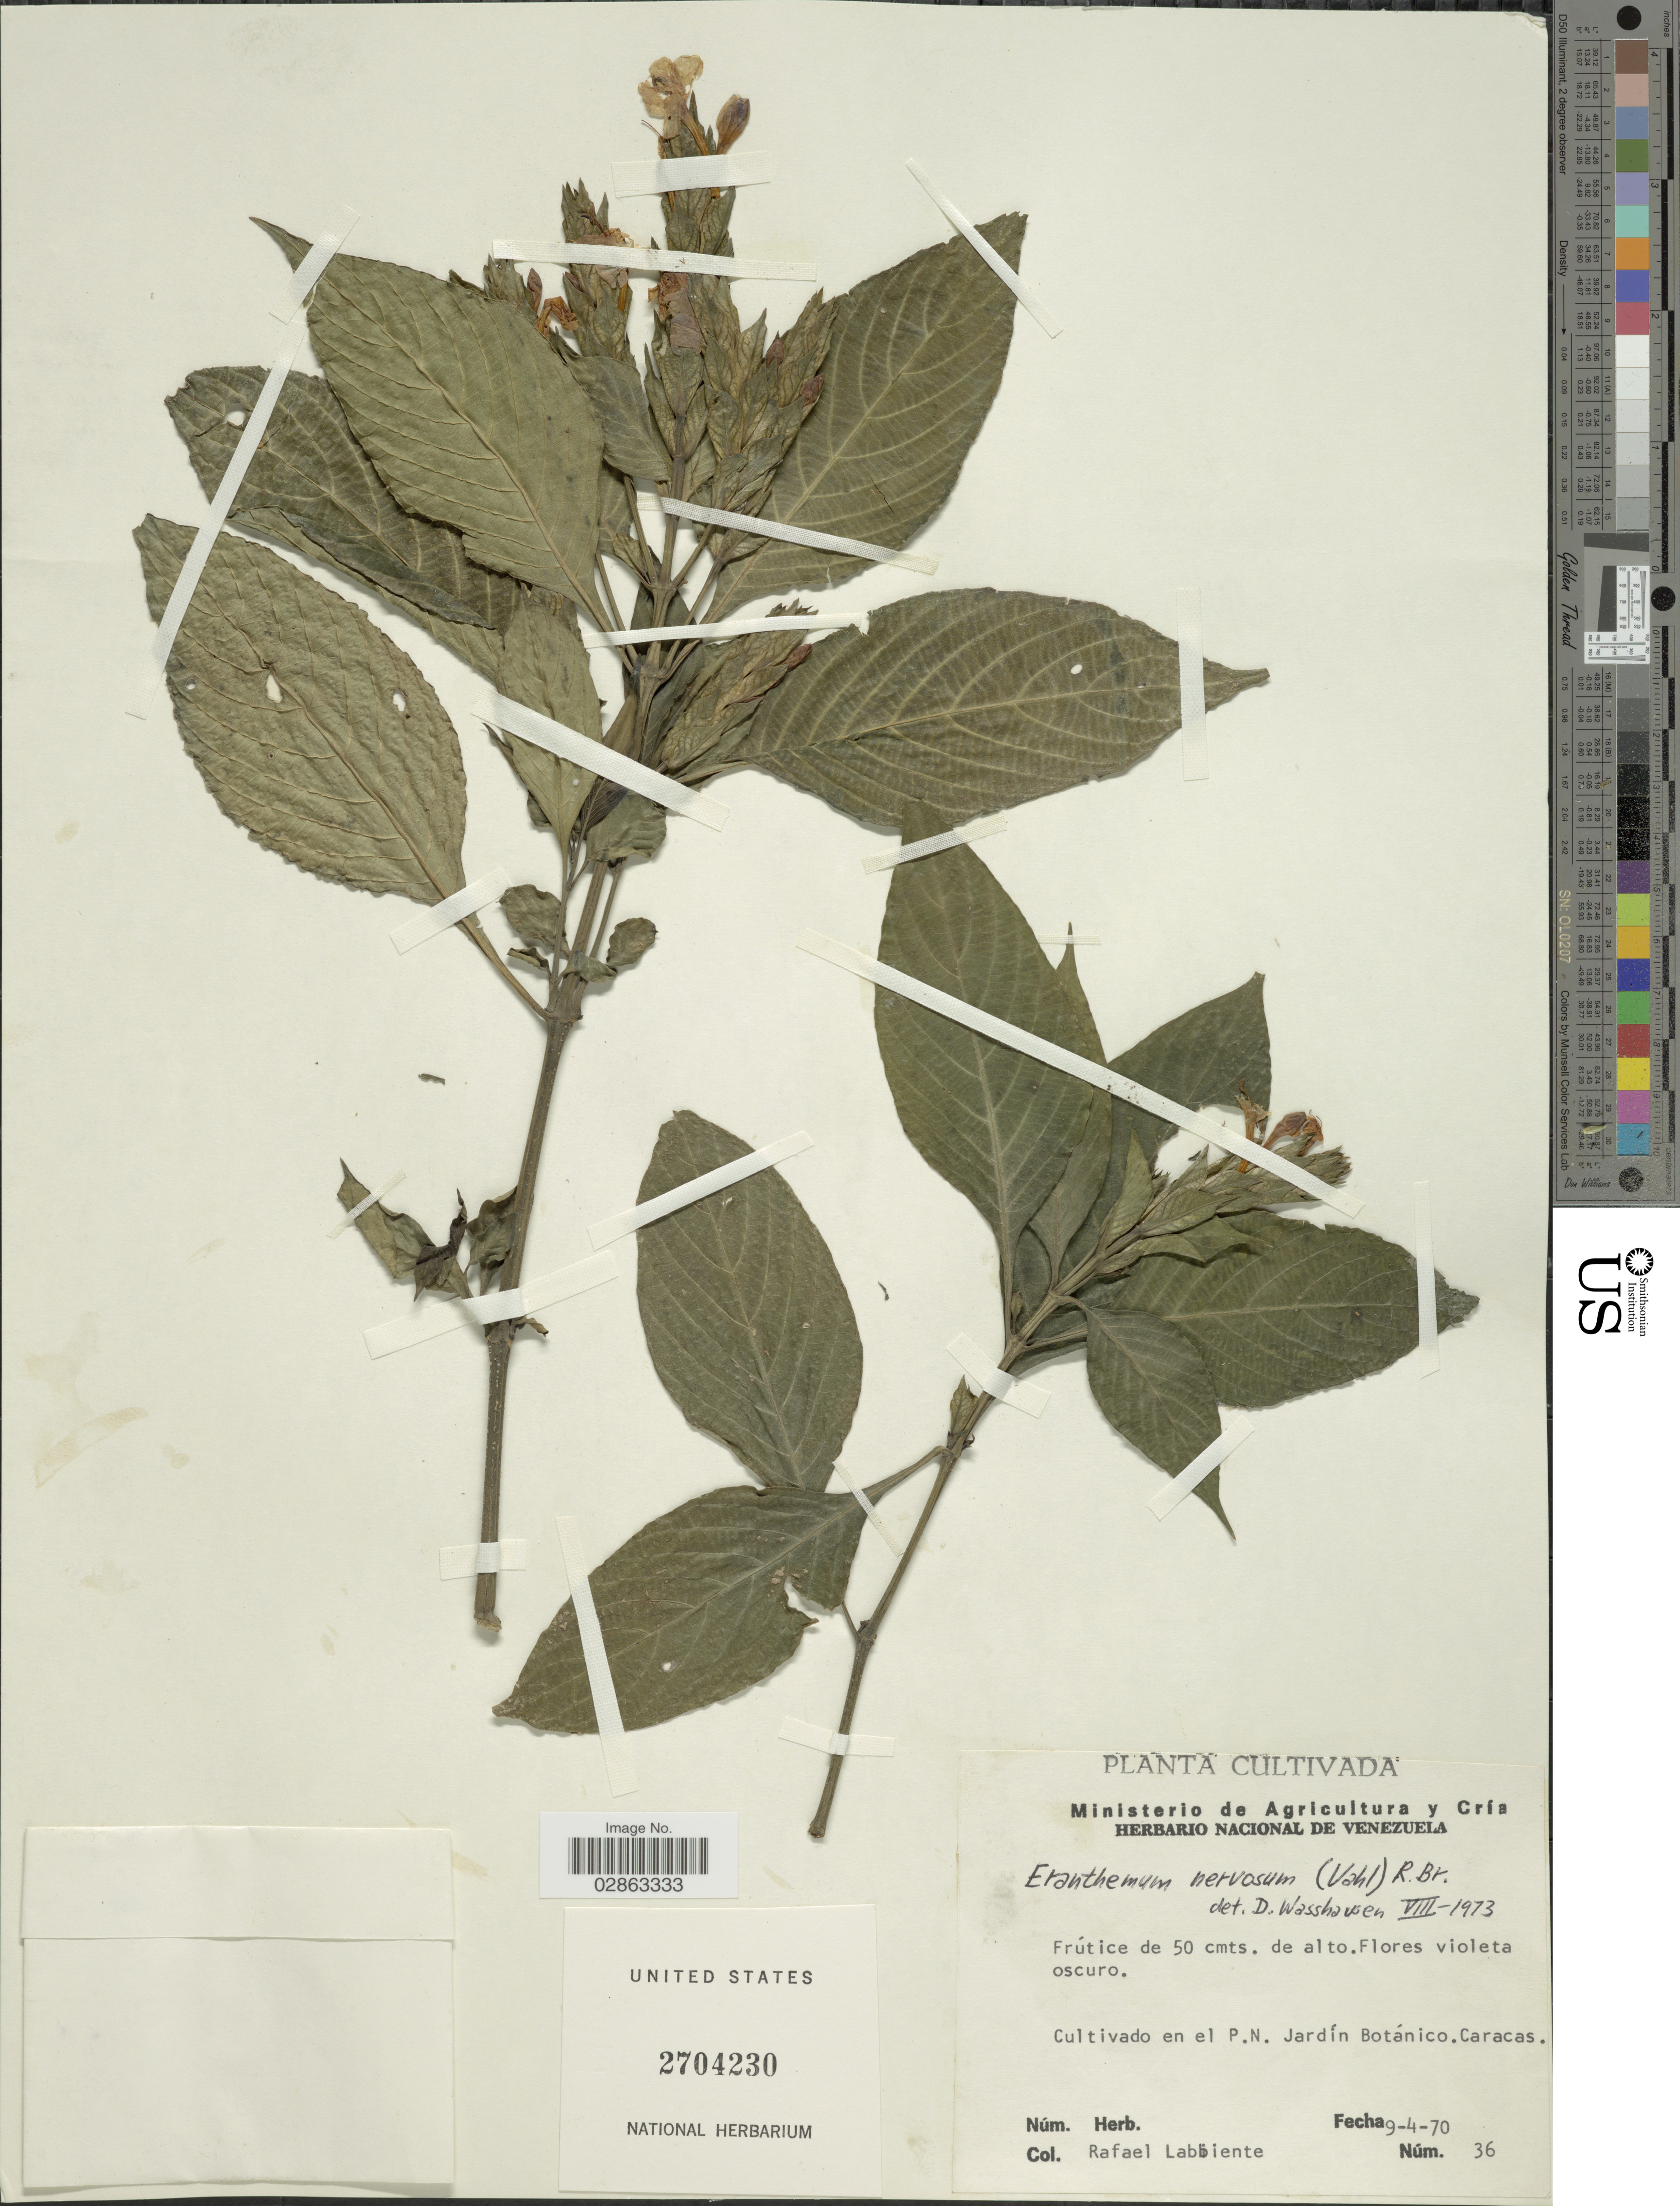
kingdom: Plantae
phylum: Tracheophyta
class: Magnoliopsida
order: Lamiales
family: Acanthaceae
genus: Eranthemum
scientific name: Eranthemum pulchellum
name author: Andrews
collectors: R. Labbiente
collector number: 36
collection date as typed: Transcribed d/m/y: 9/4/70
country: Venezuela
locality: P.N. Jardín Botánico. Caracas.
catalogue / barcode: US 2704230